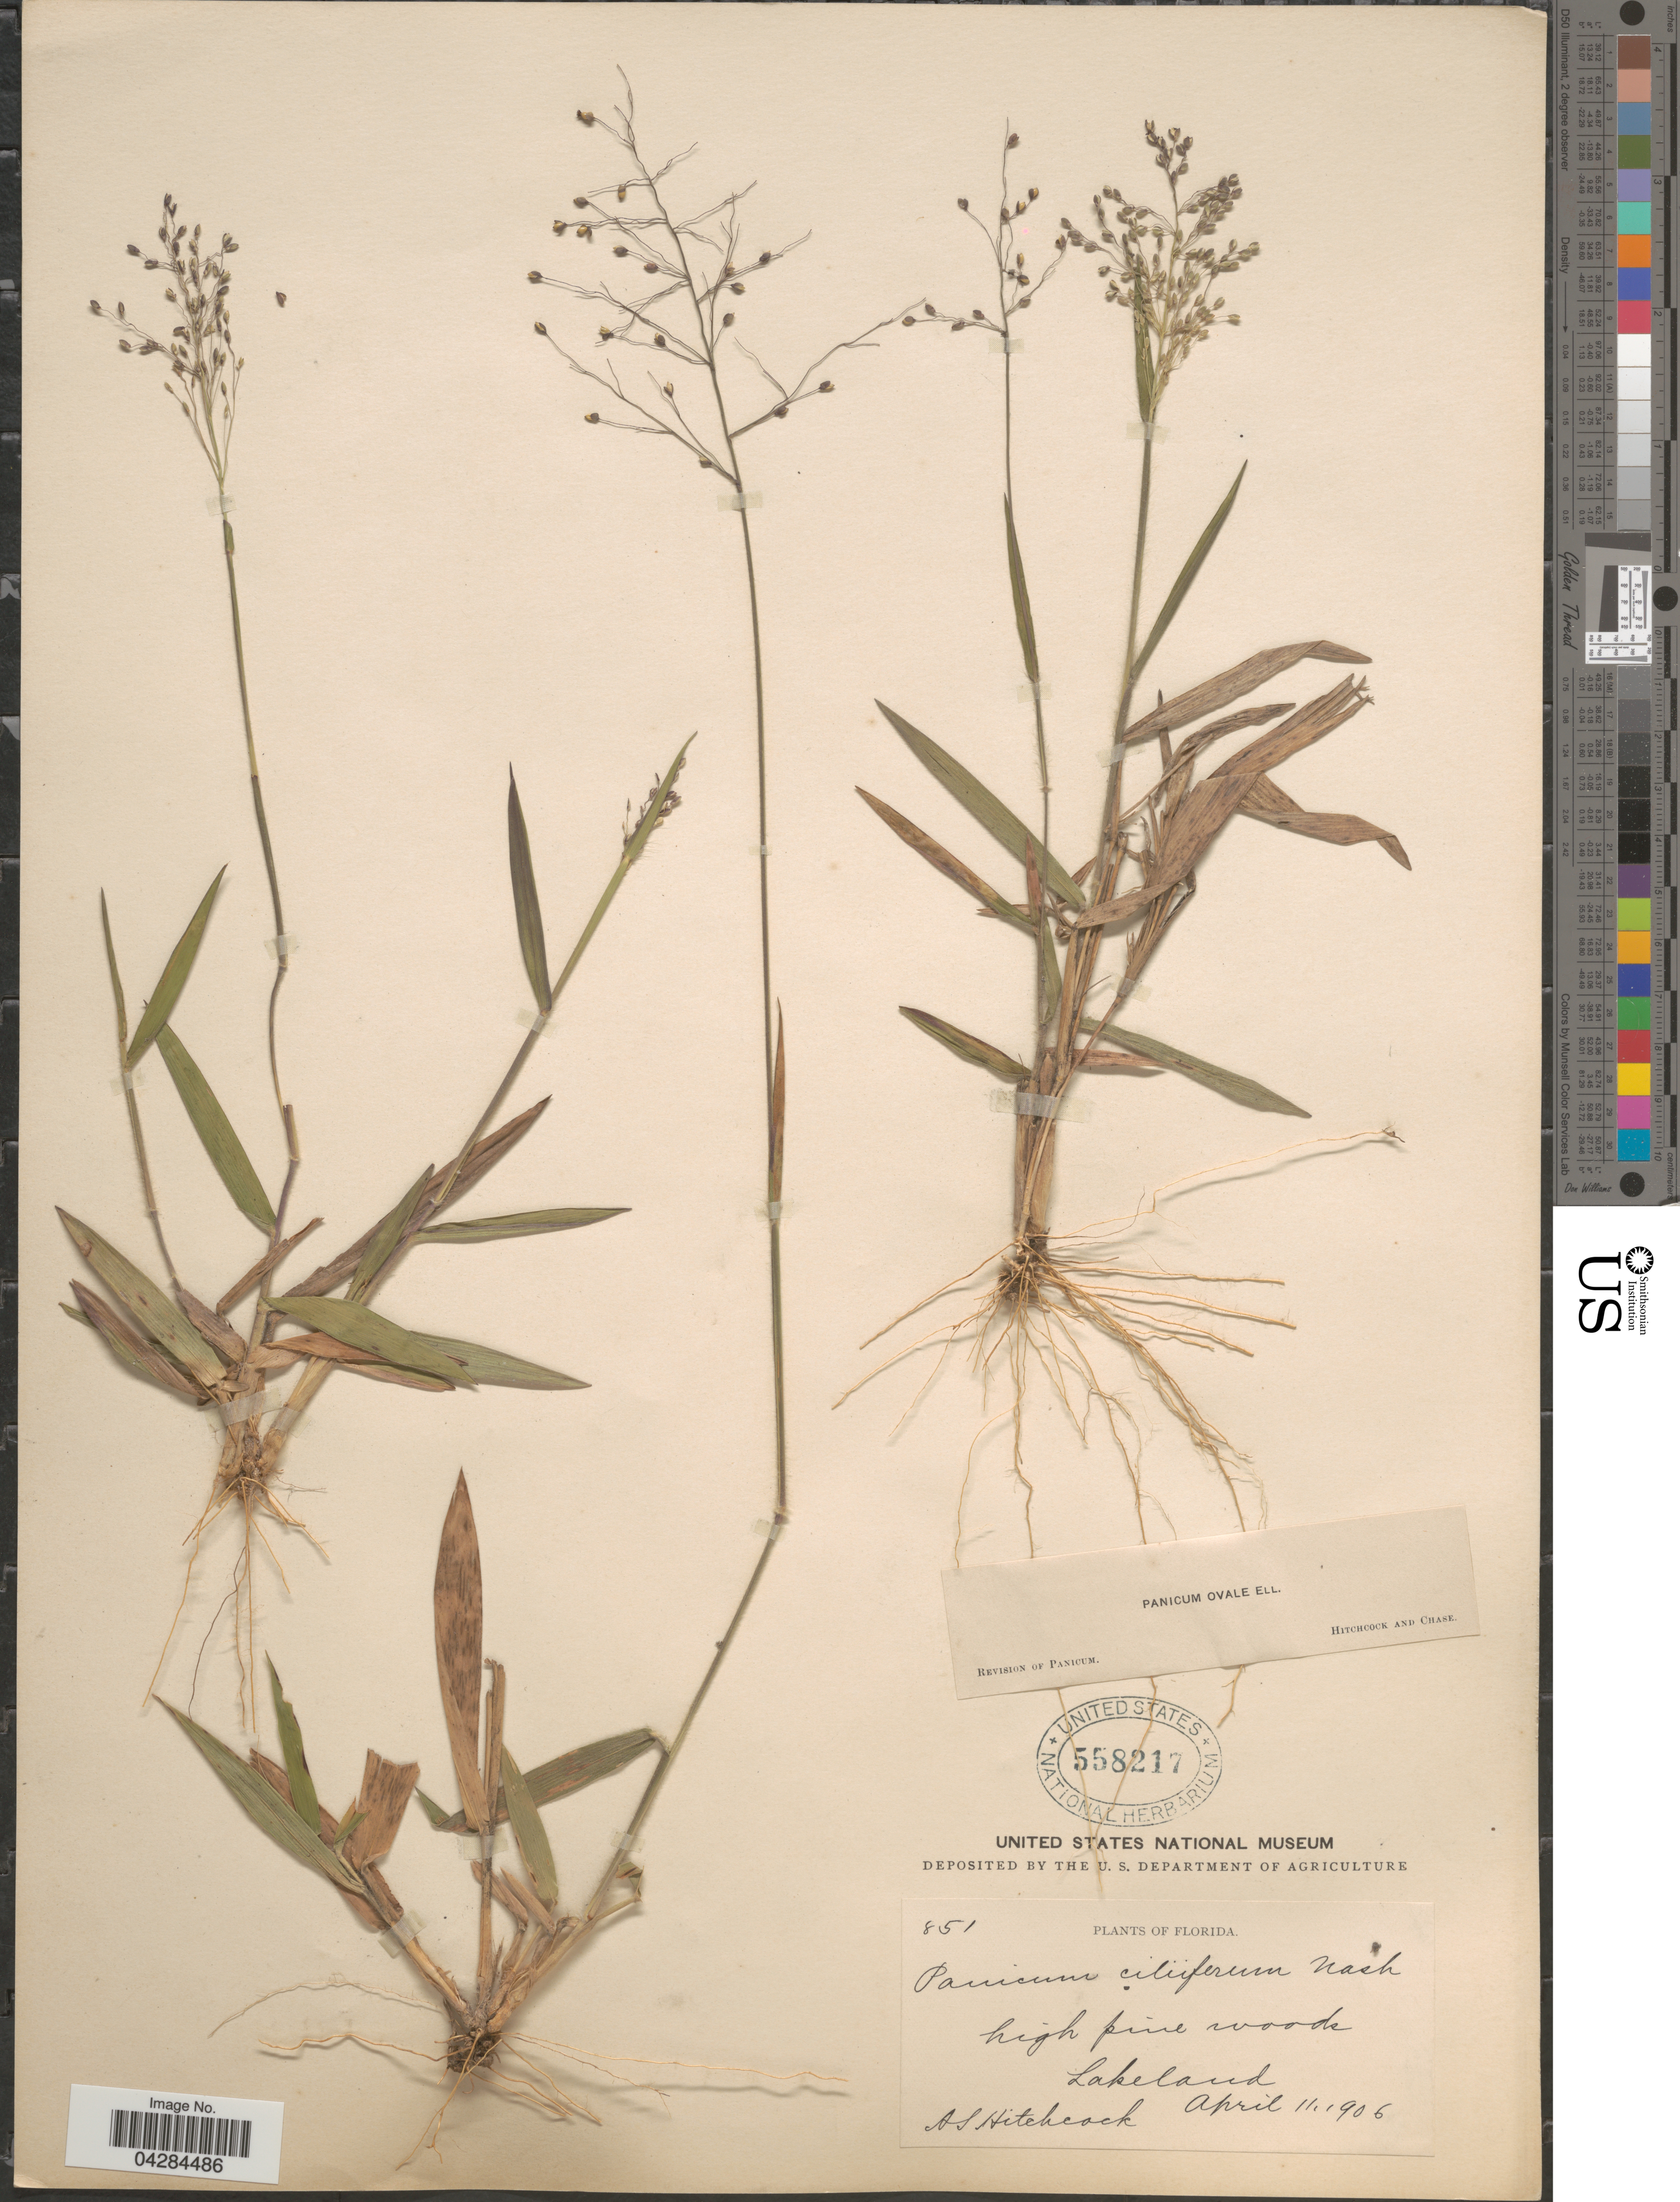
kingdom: Plantae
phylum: Tracheophyta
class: Liliopsida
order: Poales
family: Poaceae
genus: Dichanthelium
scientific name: Dichanthelium ovale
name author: (Elliott) Gould & C.A. Clark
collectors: A. S. Hitchcock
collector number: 851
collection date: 1906-04-11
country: United States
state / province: Florida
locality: High pine woods. Lakeland.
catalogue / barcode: US 558217